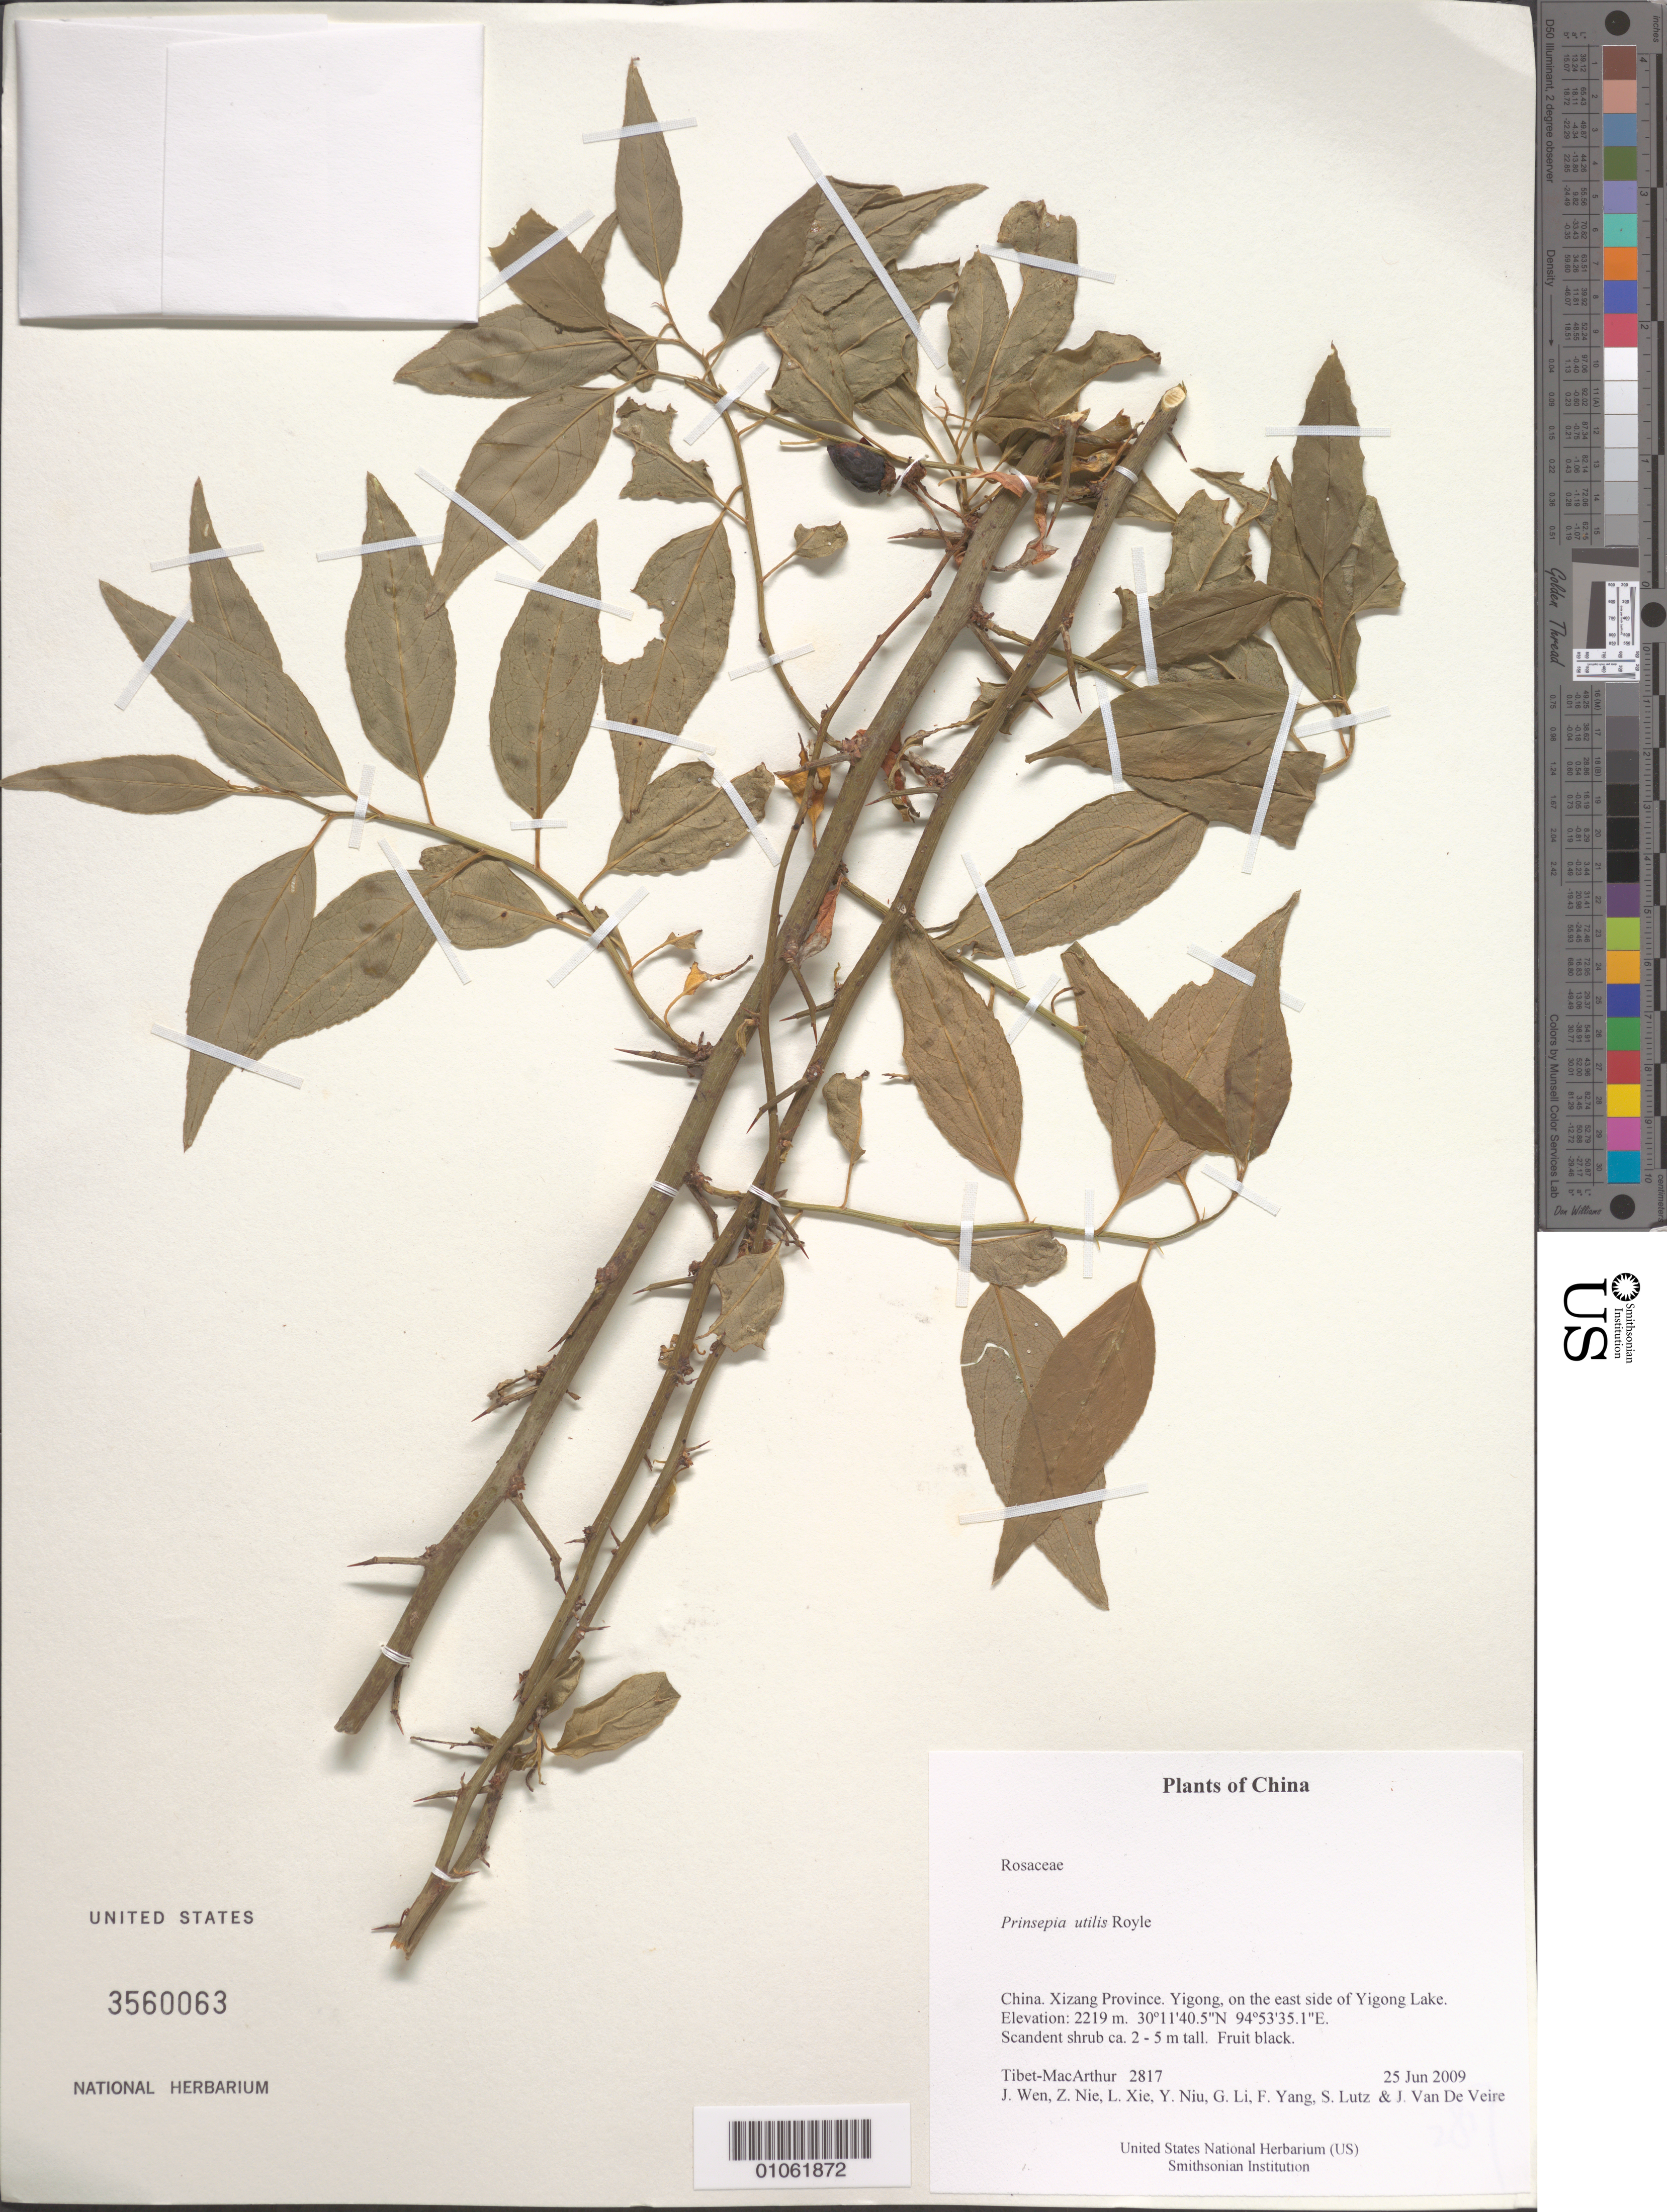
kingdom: Plantae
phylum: Tracheophyta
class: Magnoliopsida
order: Rosales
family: Rosaceae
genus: Prinsepia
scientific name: Prinsepia utilis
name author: Royle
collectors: Tibet-MacArthur, J. Wen, Z. Nie, L. Xie, Y. Niu, G. Li, F. Yang, S. Lutz & J. Van De Veire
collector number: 2817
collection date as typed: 25 Jun 2009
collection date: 2009-06-25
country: China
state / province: Xizang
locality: Yigong, on the east side of Yigong Lake.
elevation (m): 2219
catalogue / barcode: US 3560063